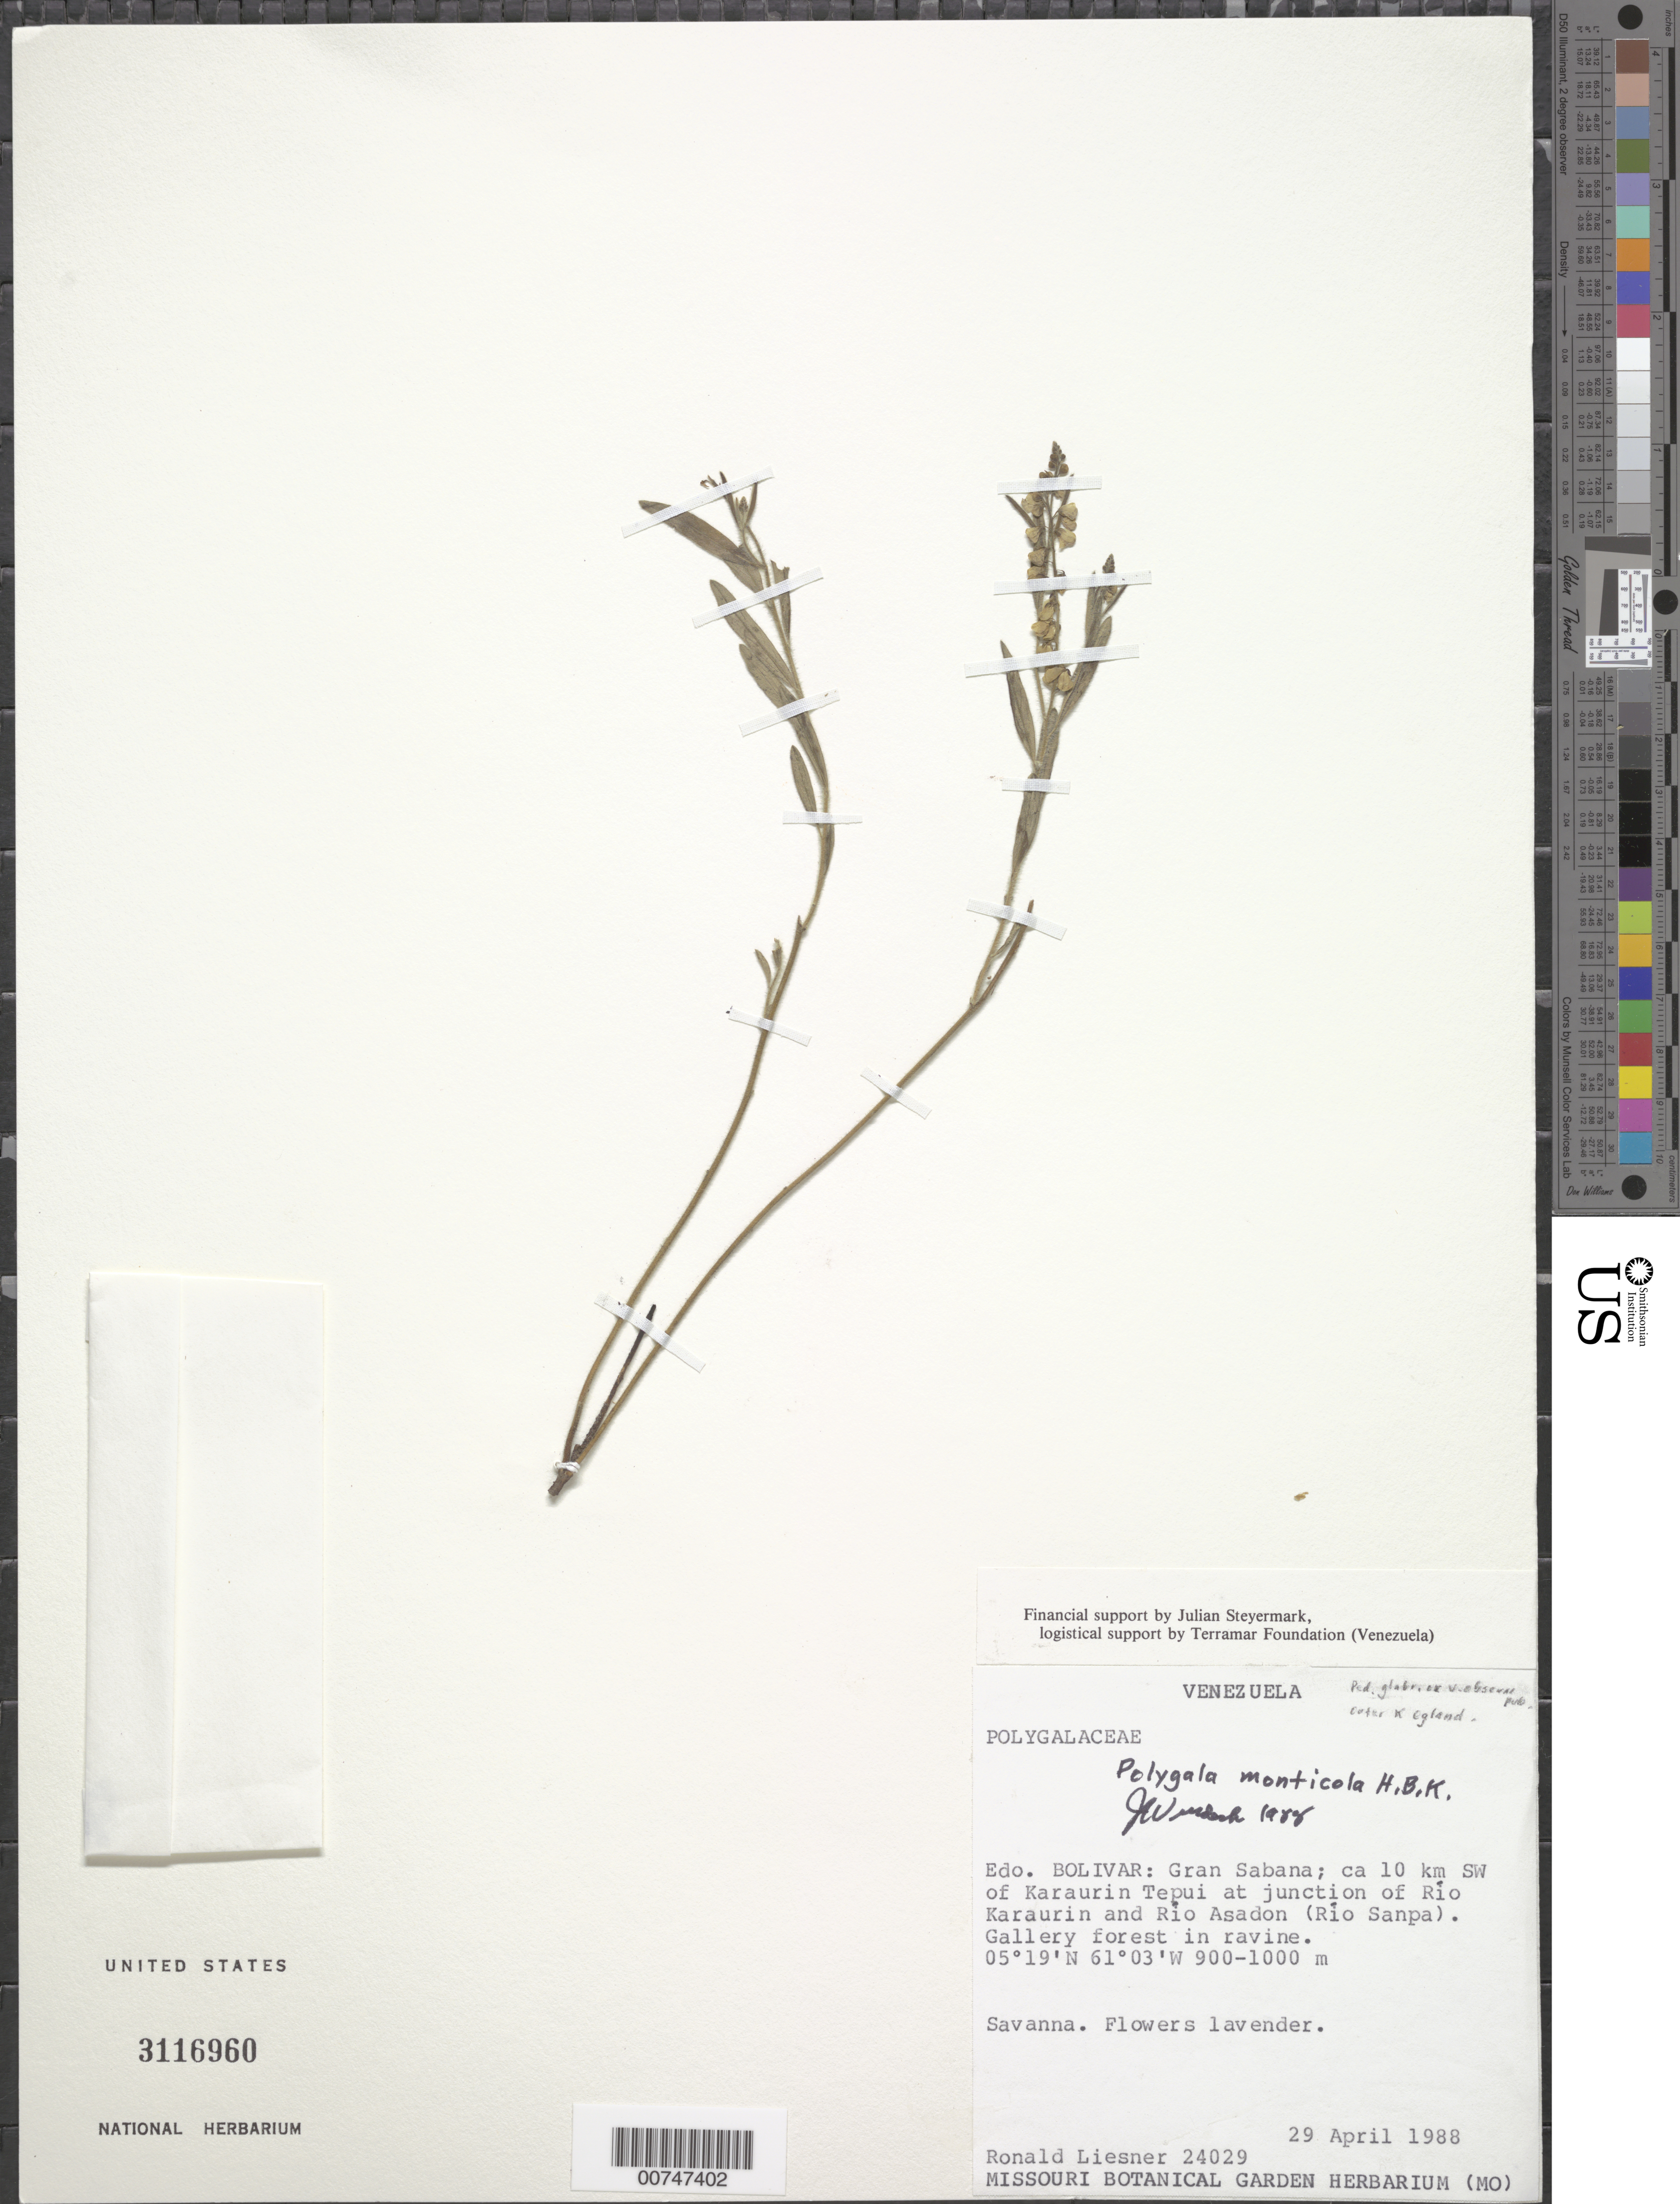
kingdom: Plantae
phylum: Tracheophyta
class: Magnoliopsida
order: Fabales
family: Polygalaceae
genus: Asemeia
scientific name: Asemeia monticola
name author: (Kunth) J.F.B. Pastore & J.R. Abbott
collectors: R. L. Liesner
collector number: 24029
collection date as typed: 29-Apr-88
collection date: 1988-04-29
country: Venezuela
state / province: Bolívar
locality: Gran Sabana, ca 10 km SW of Karaurin tepuí at junction of Río Karaurin and Río Asadon (Río Sanpa)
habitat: Savanna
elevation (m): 900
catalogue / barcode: US 3116960